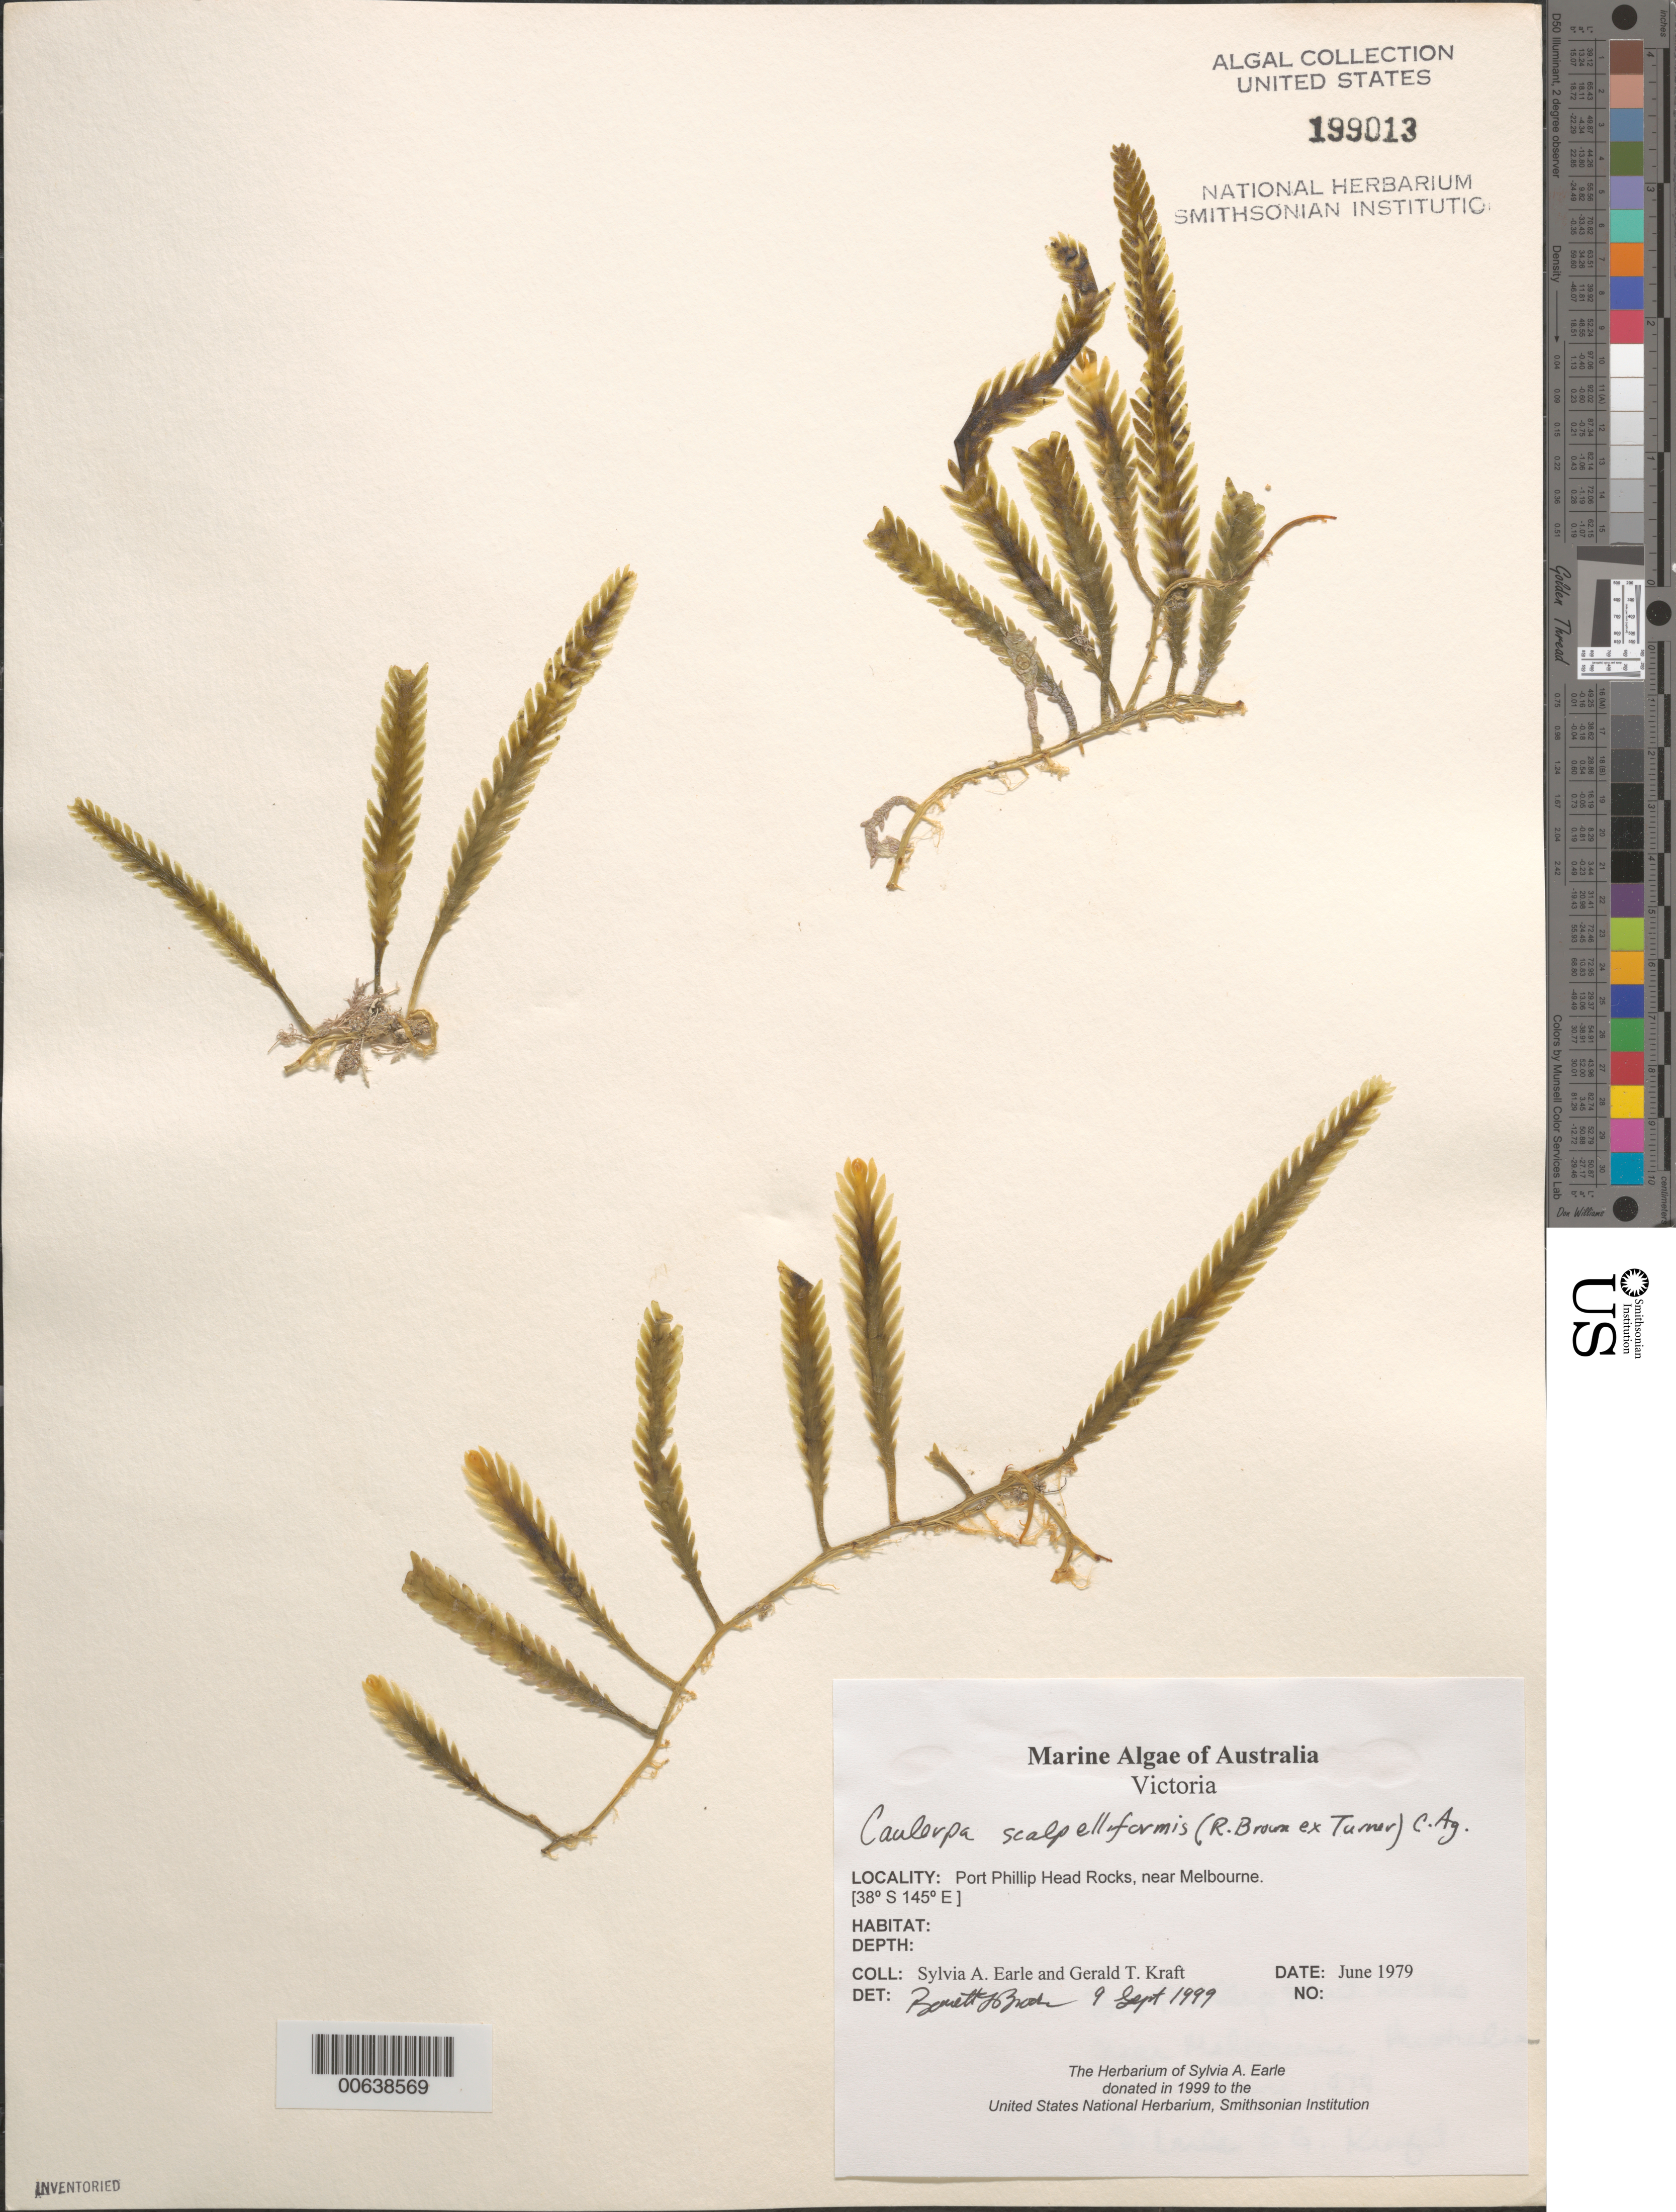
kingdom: Plantae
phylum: Chlorophyta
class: Ulvophyceae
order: Bryopsidales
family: Caulerpaceae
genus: Caulerpa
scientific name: Caulerpa scalpelliformis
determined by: Brooks, B. L., (BOT), Smithsonian Institution - National Museum of Natural History (UNITED STATES)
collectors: S. A. Earle & G. T. Kraft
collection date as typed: Jun 1979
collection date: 1979-06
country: Australia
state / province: Victoria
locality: Port Phillip Head Rocks, near Melbourne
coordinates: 38 S, 145 E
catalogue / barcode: US 199013